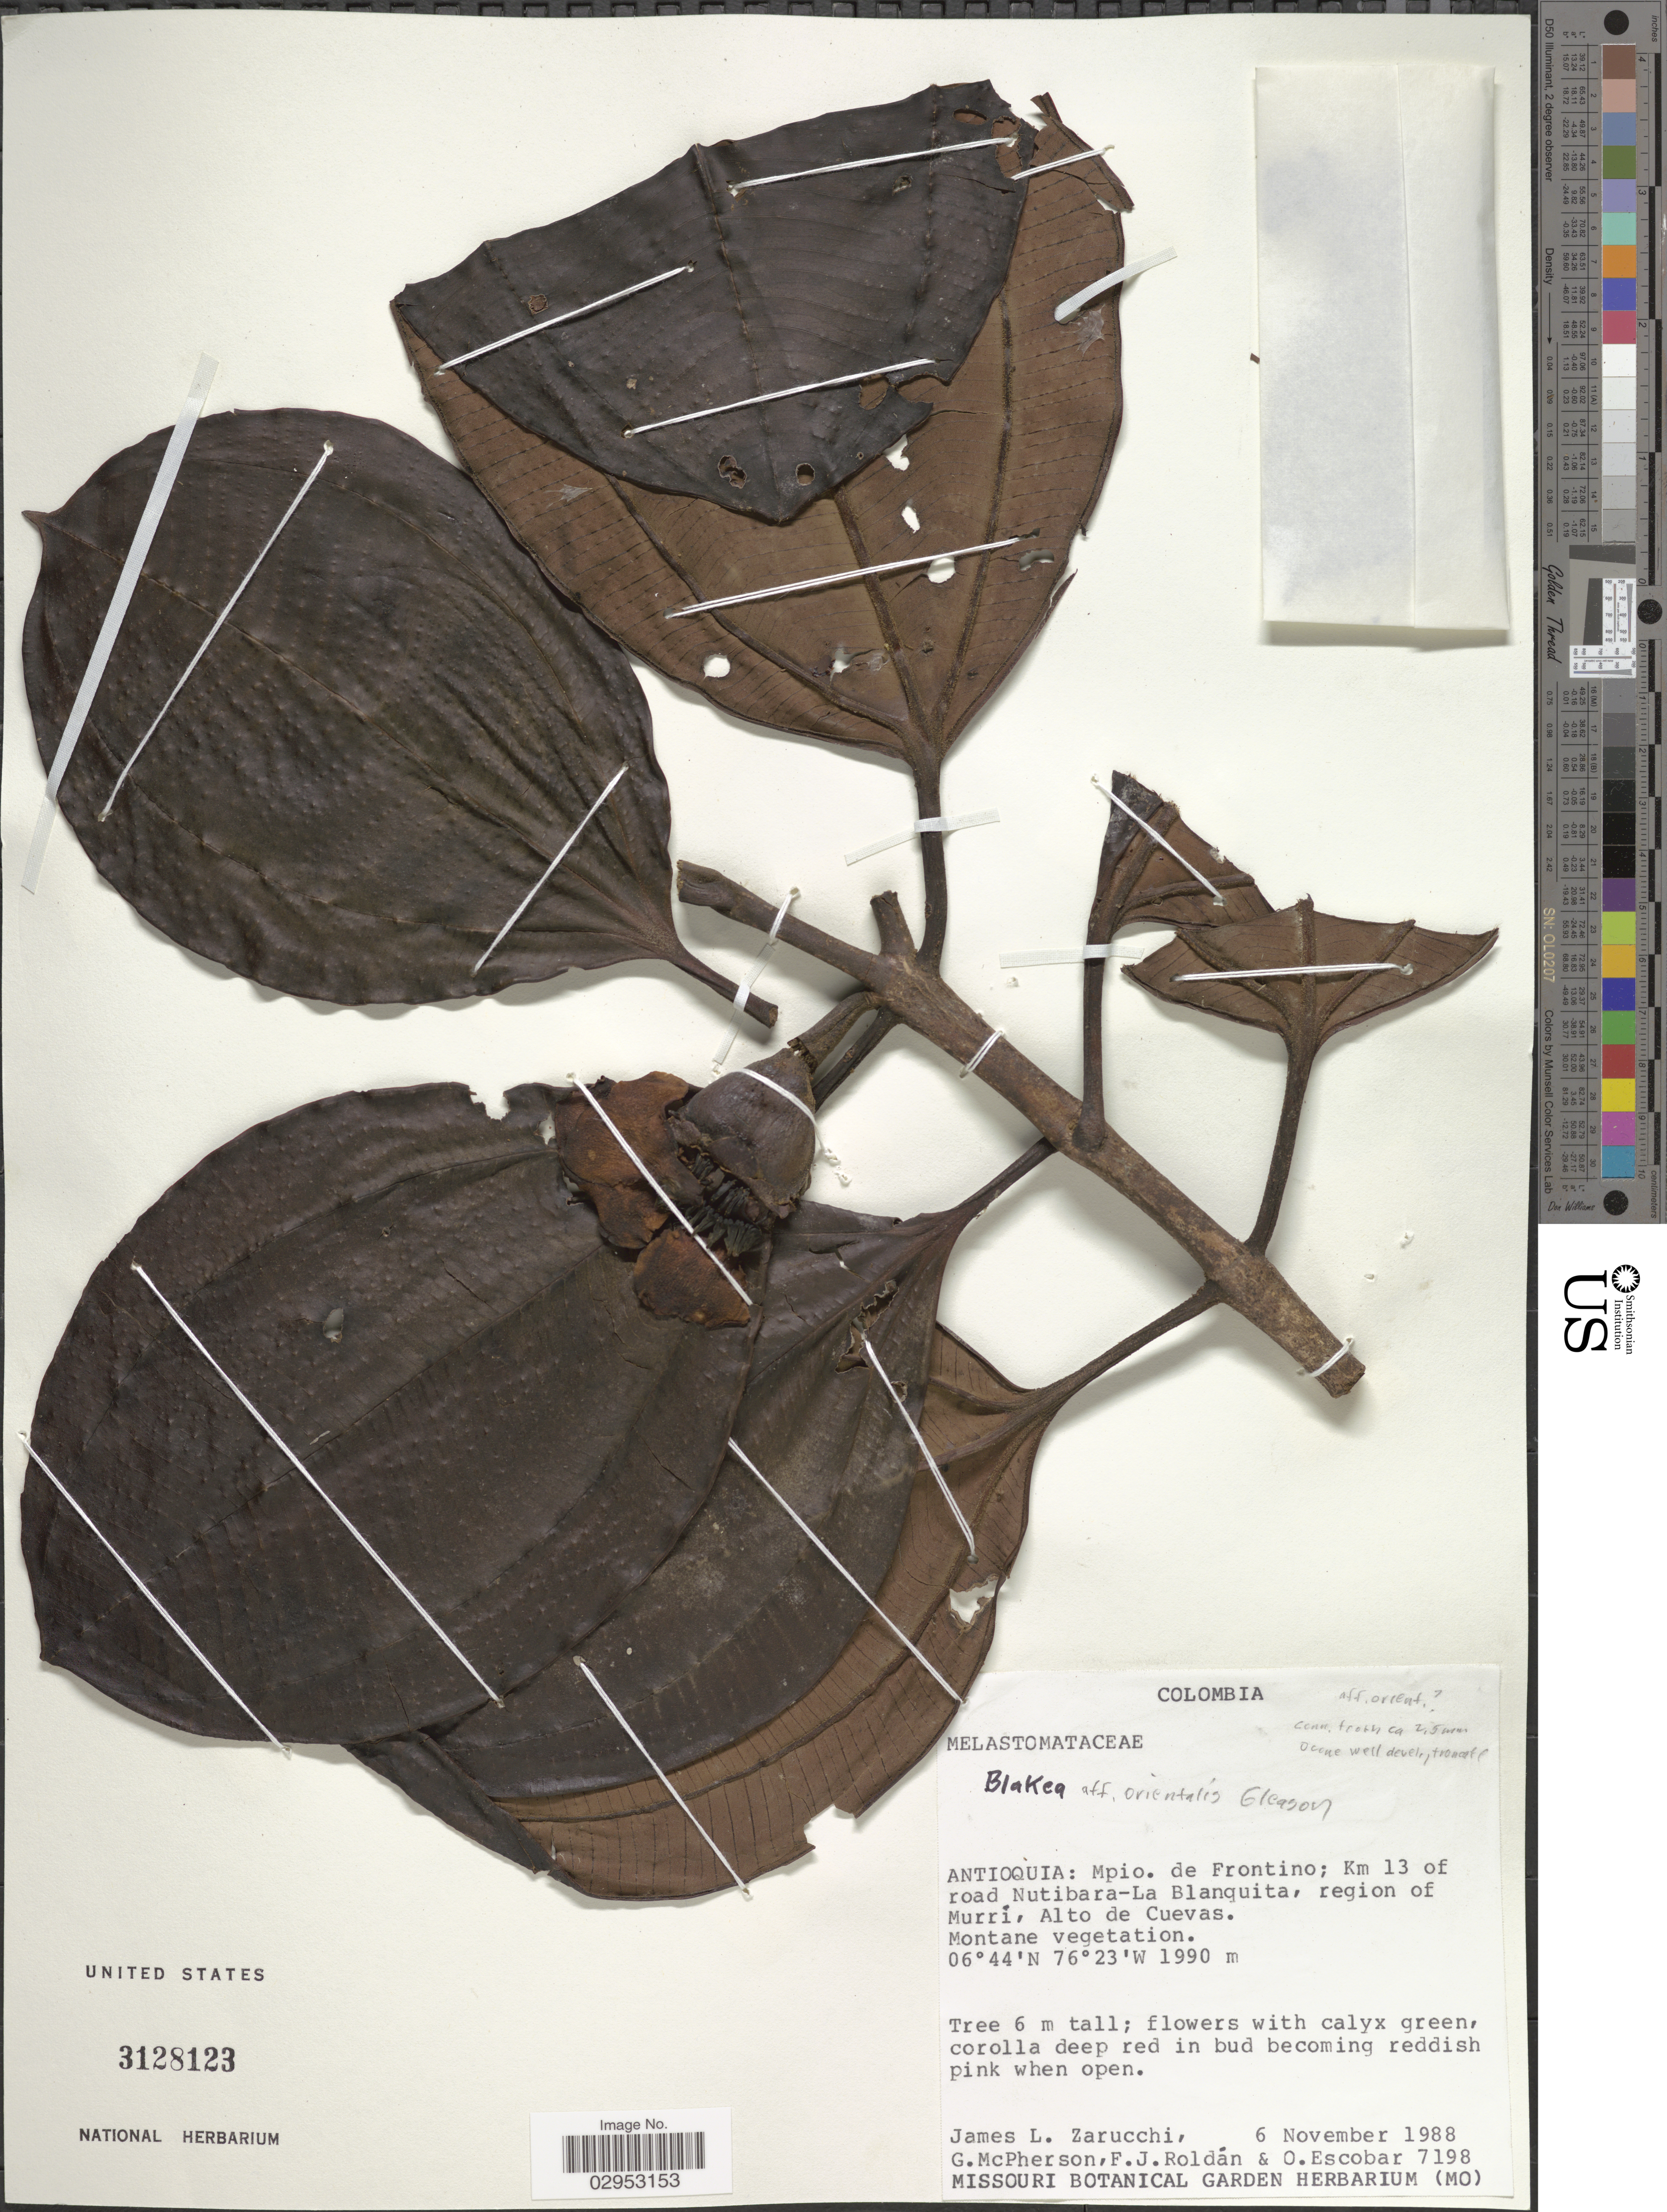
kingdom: Plantae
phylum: Tracheophyta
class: Magnoliopsida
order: Myrtales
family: Melastomataceae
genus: Blakea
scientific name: Blakea orientalis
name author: Gleason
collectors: J. L. Zarucchi, G. McPherson, F. J. Roldán & O. Escobar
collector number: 7198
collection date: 1988-11-06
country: Colombia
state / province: Antioquia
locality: Mpio. de Frontino; Km 13 of road, Nutibara-La Blanquita, region of Murrí, Alto de Cuevas. Montane vegetation.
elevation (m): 1990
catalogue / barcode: US 3128123